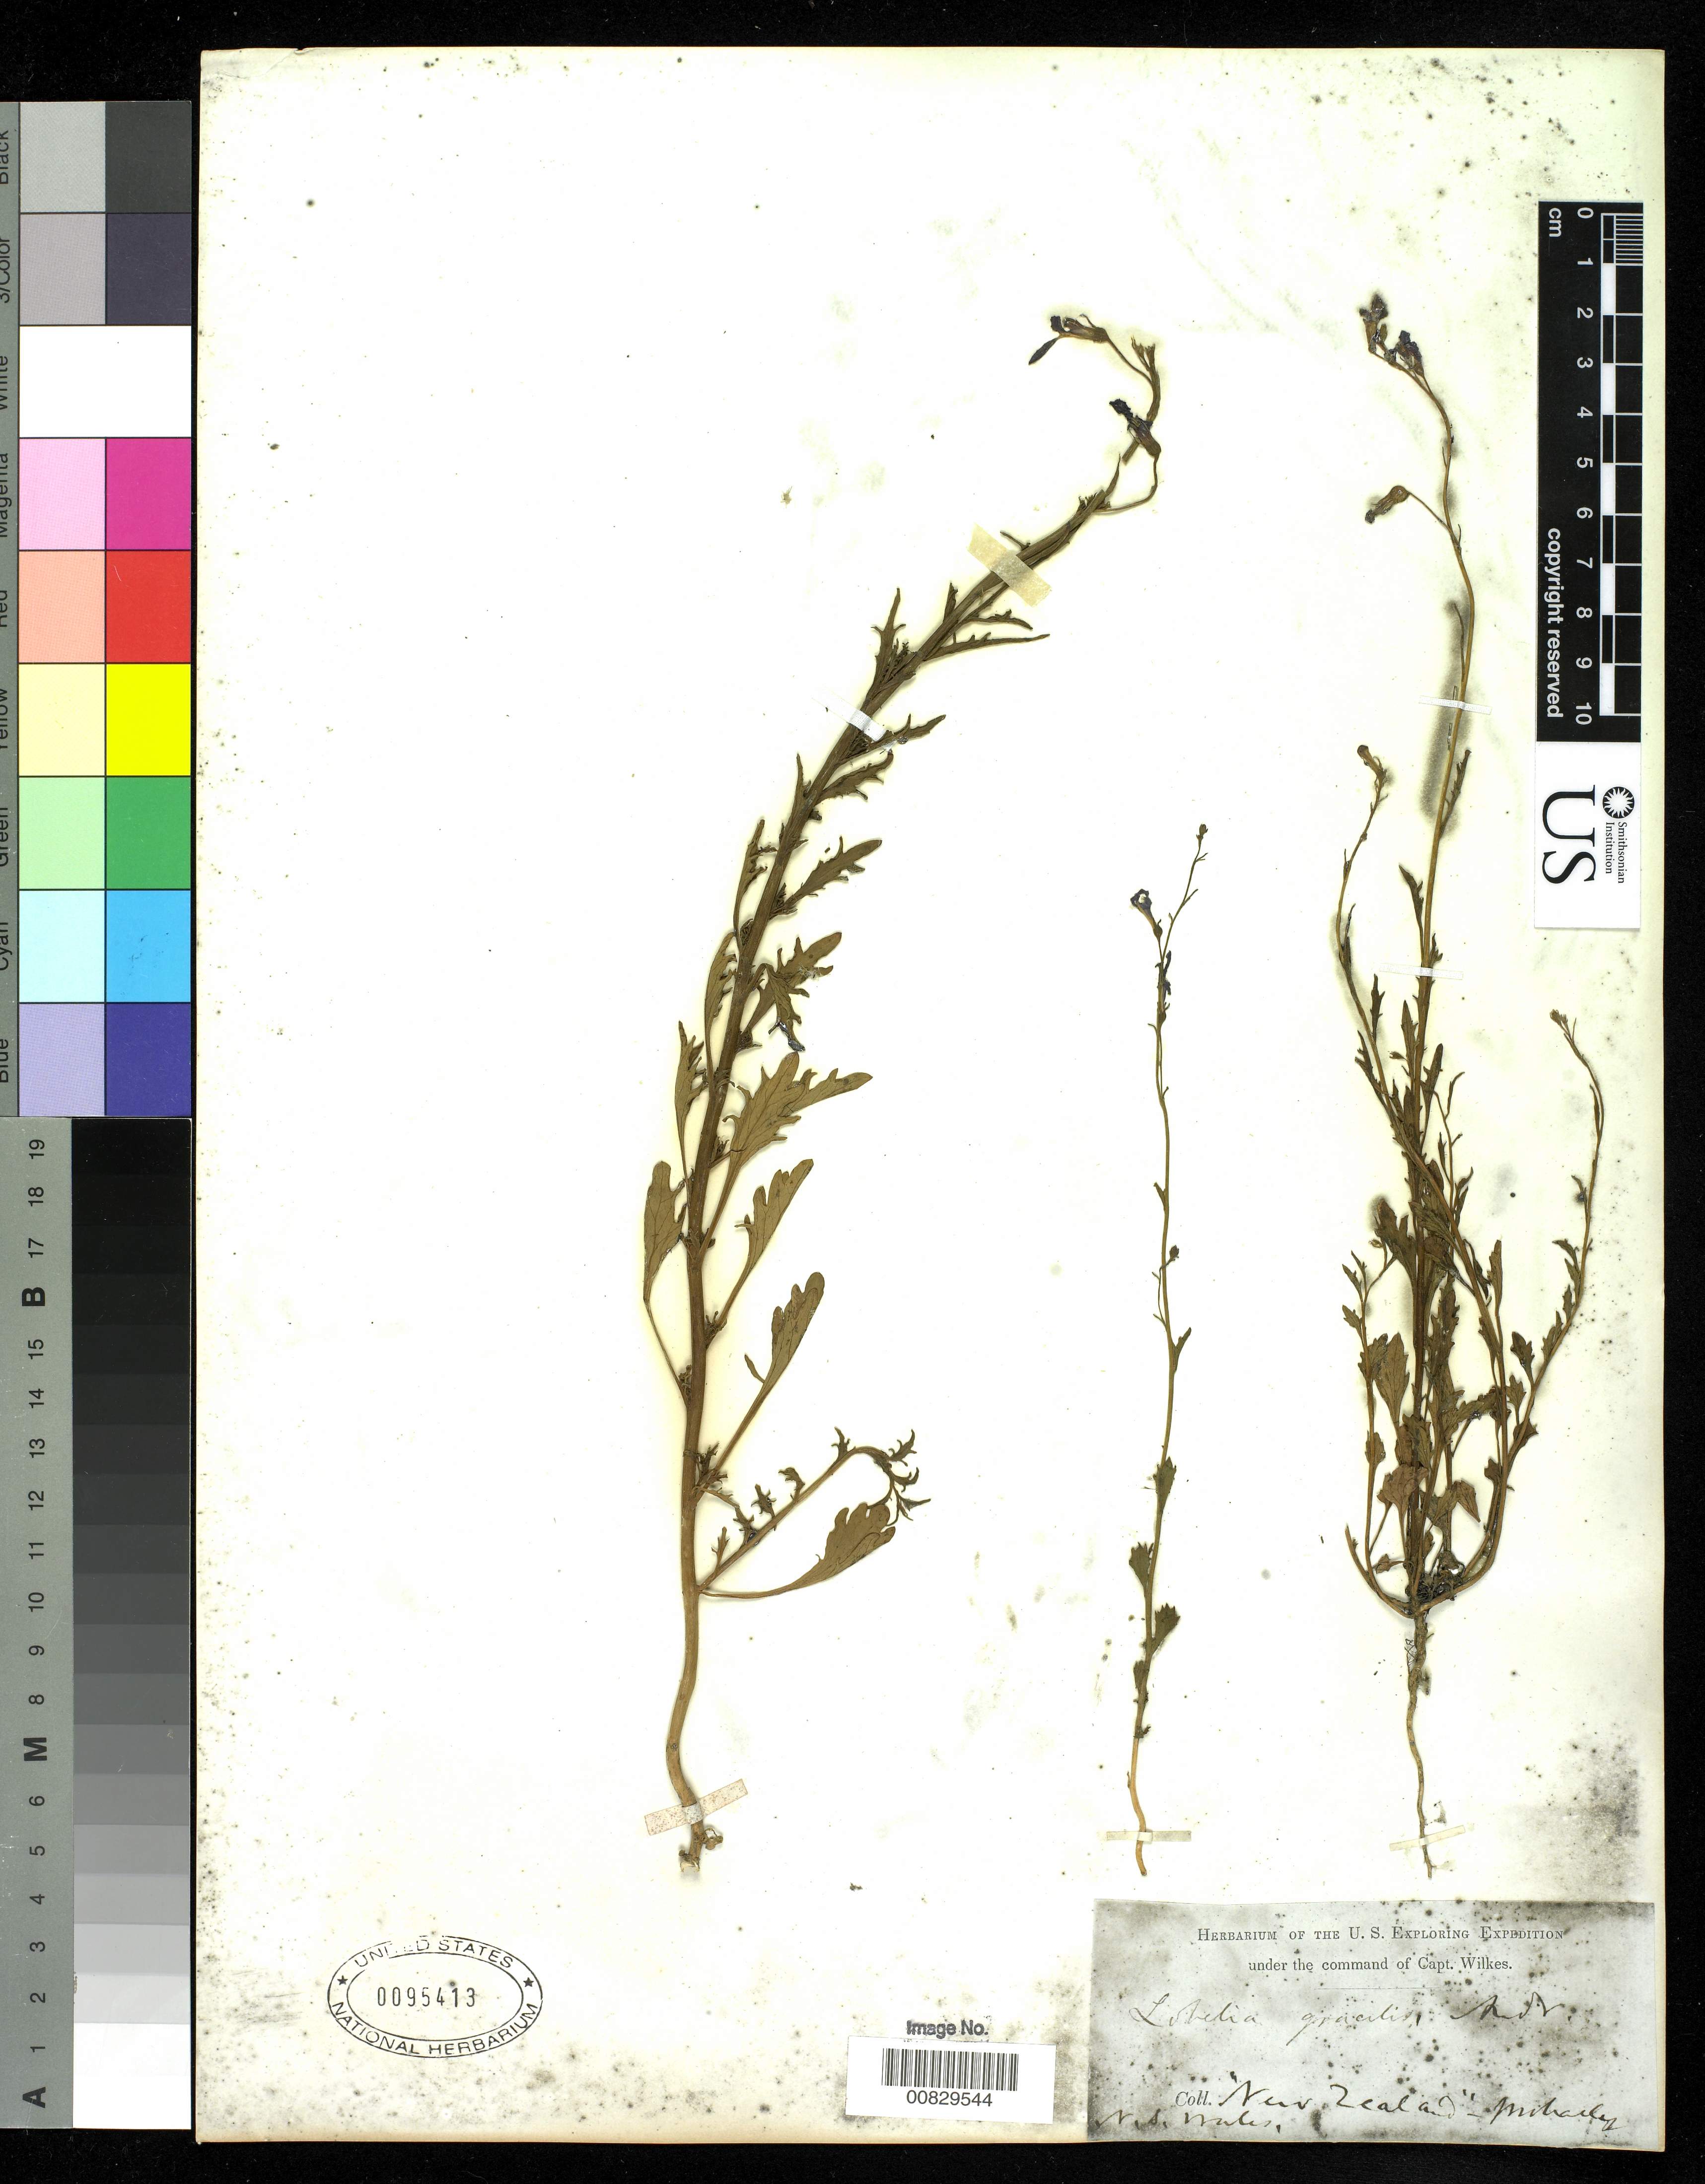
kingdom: Plantae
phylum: Tracheophyta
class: Magnoliopsida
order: Asterales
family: Campanulaceae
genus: Lobelia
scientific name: Lobelia gracilis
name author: Andrews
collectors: Wilkes Explor. Exped.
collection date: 1838/1842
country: Australia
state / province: New South Wales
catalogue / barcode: US 95413